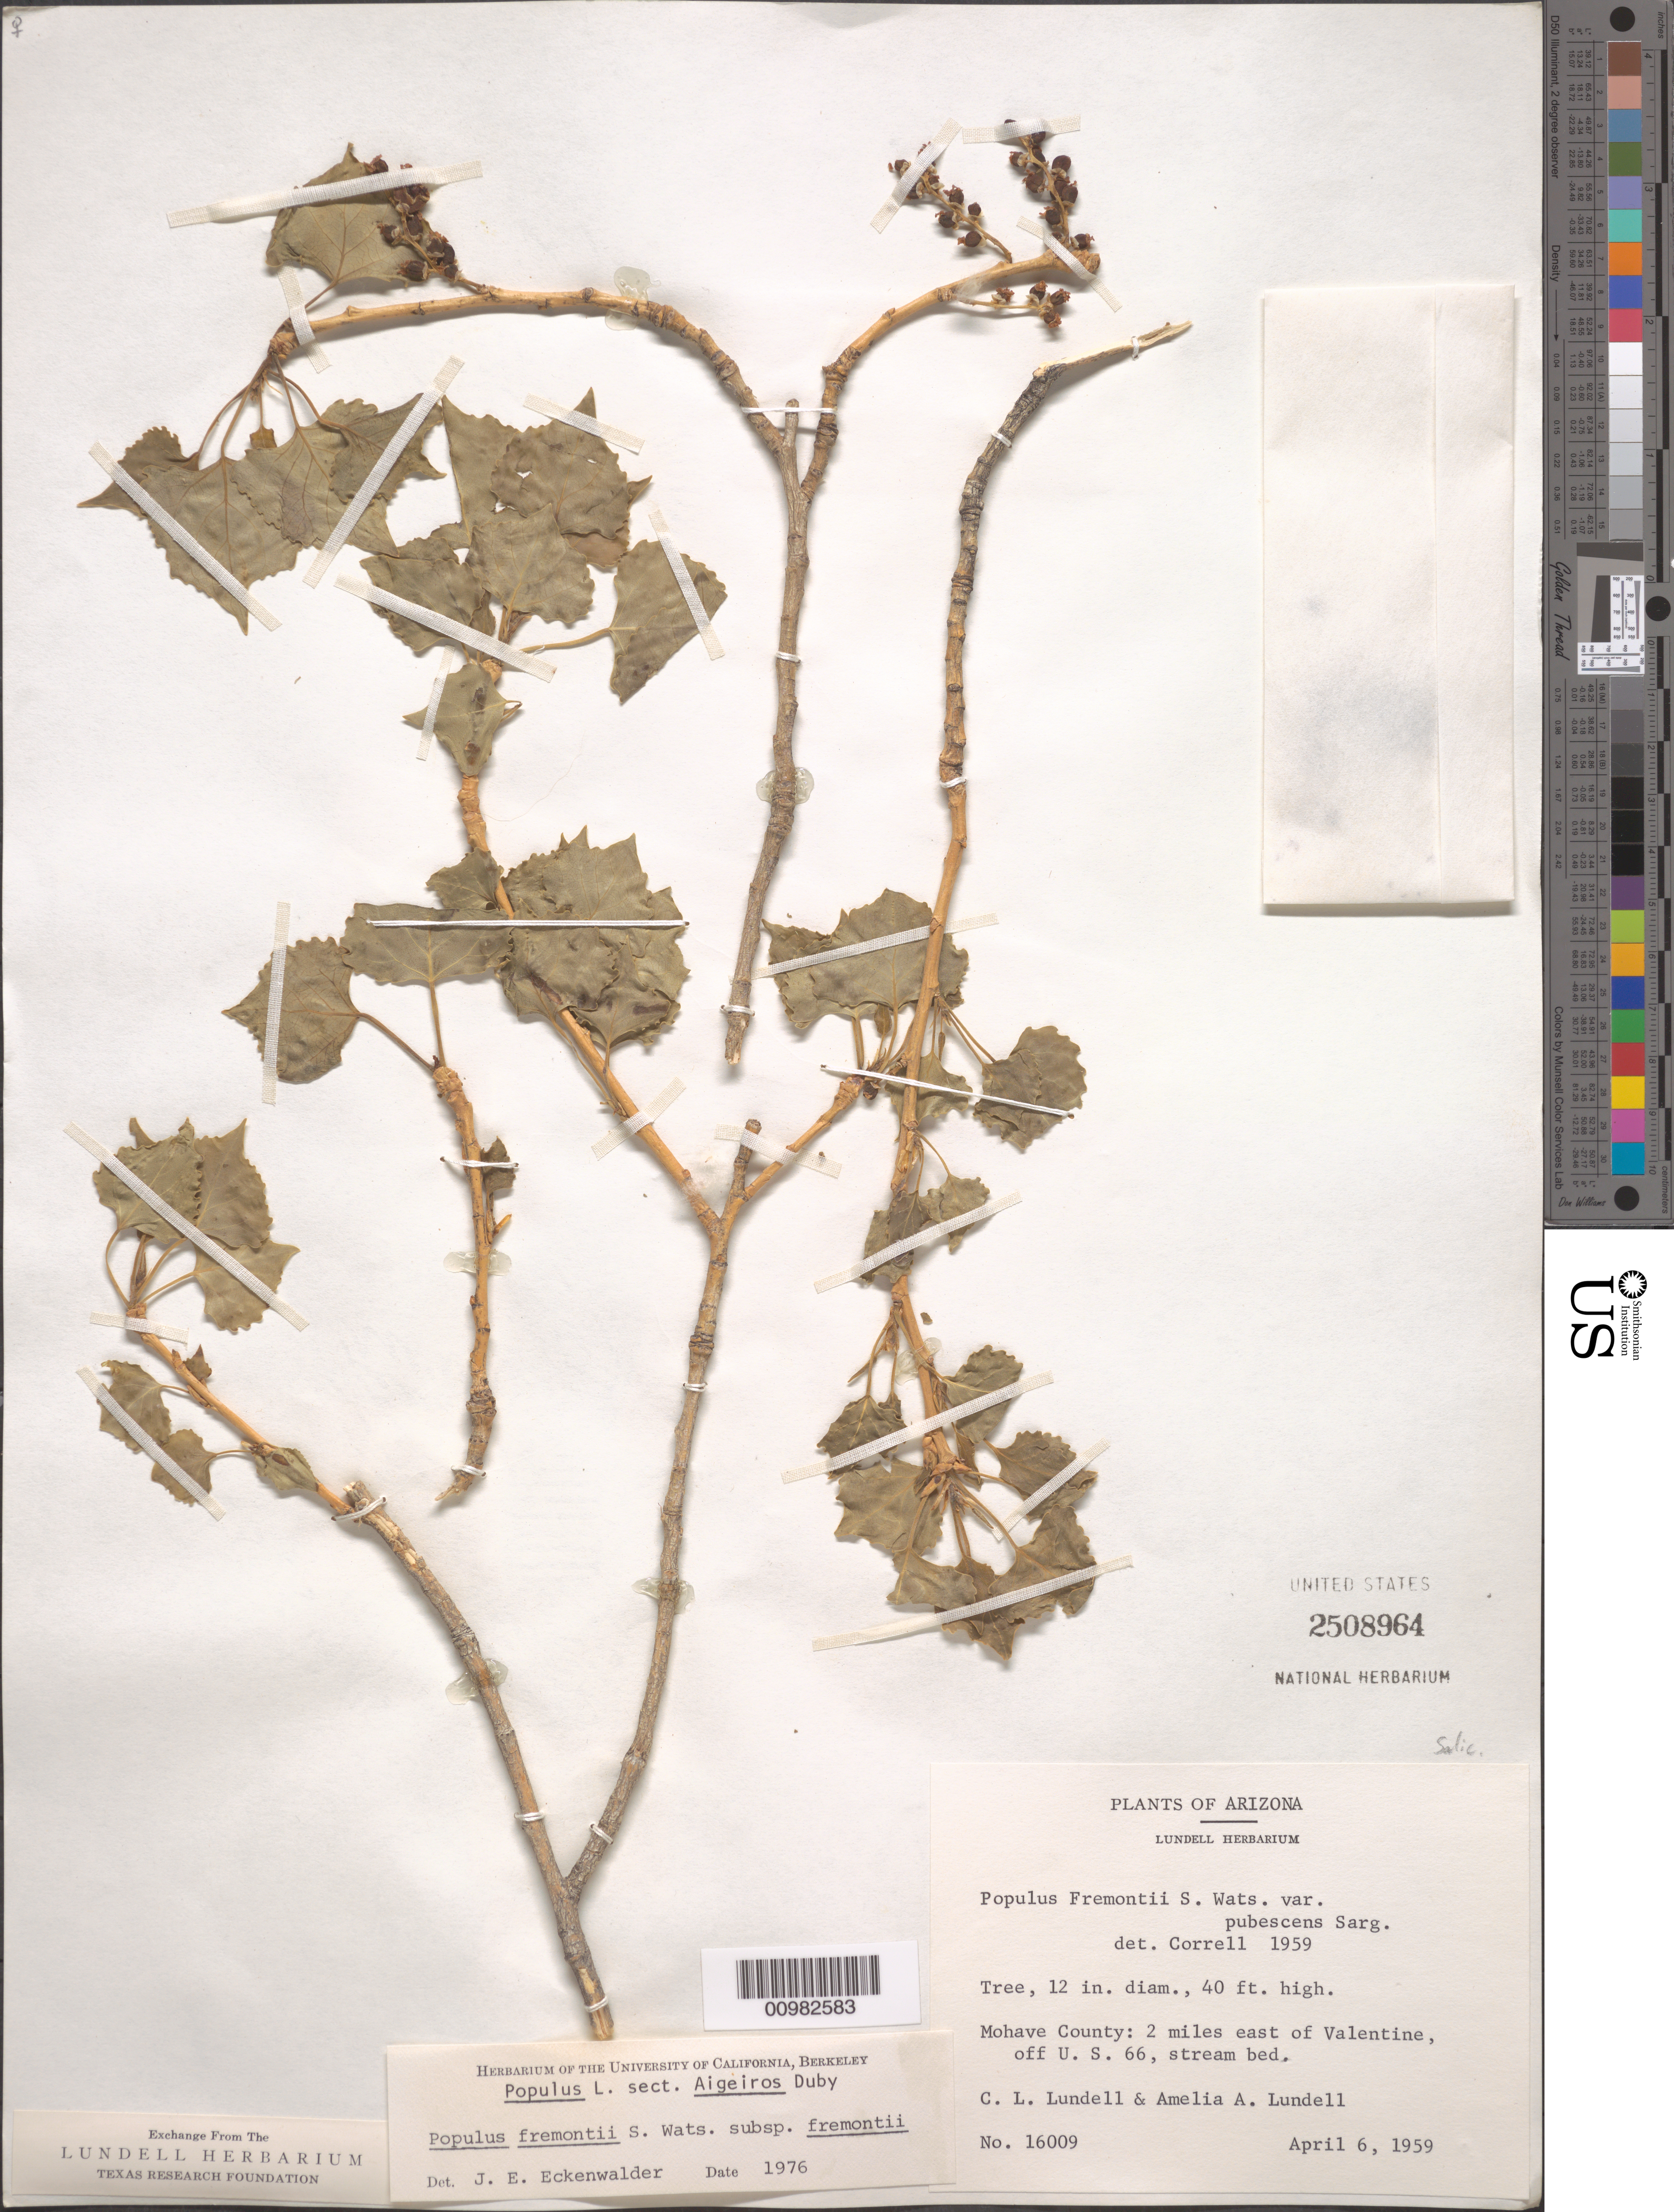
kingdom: Plantae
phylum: Tracheophyta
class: Magnoliopsida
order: Malpighiales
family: Salicaceae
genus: Populus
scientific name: Populus fremontii subsp. fremontii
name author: S. Watson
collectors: C. L. Lundell & A. A. Lundell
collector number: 16009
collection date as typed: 06 Apr 1959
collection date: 1959-04-06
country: United States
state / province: Arizona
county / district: Mohave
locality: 2 miles east of Valentine off U.S. 66, stream bed.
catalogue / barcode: US 2508964